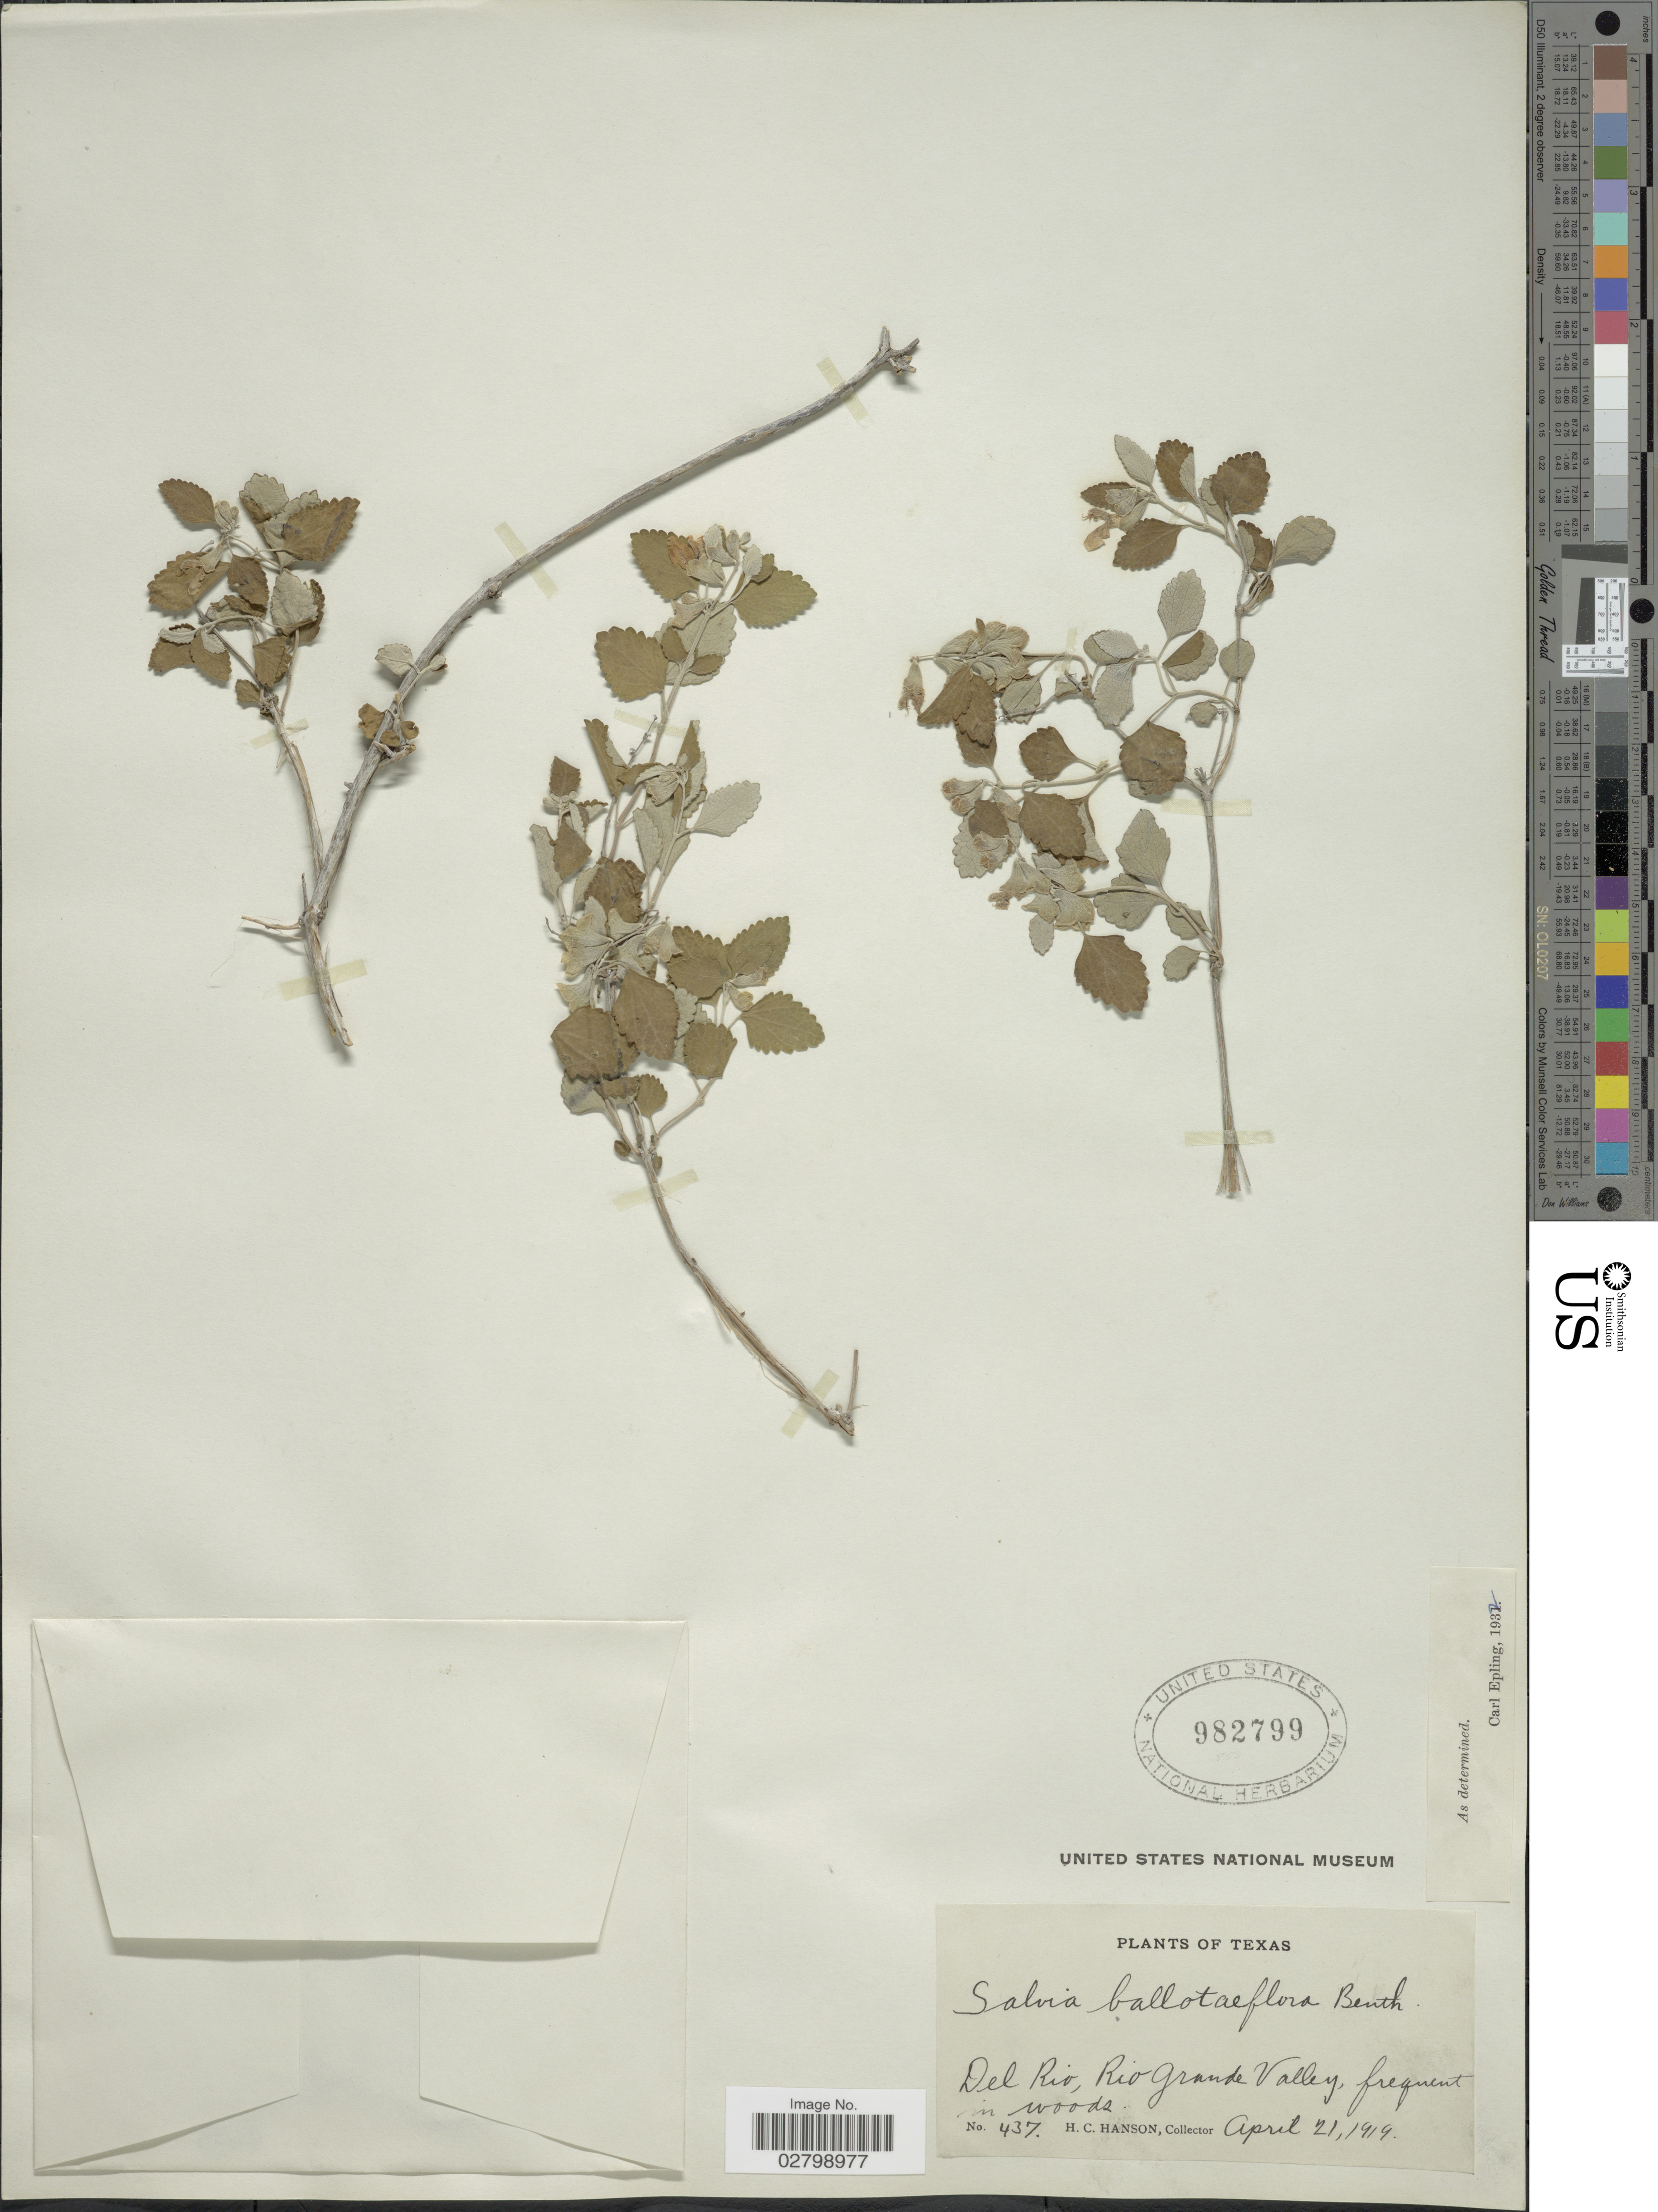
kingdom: Plantae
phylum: Tracheophyta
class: Magnoliopsida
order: Lamiales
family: Lamiaceae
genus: Salvia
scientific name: Salvia ballotiflora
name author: Benth.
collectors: H. Hanson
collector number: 437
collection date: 1919-04-21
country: United States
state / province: Texas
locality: Del Rio, Rio Grande Valley.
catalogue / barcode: US 982799